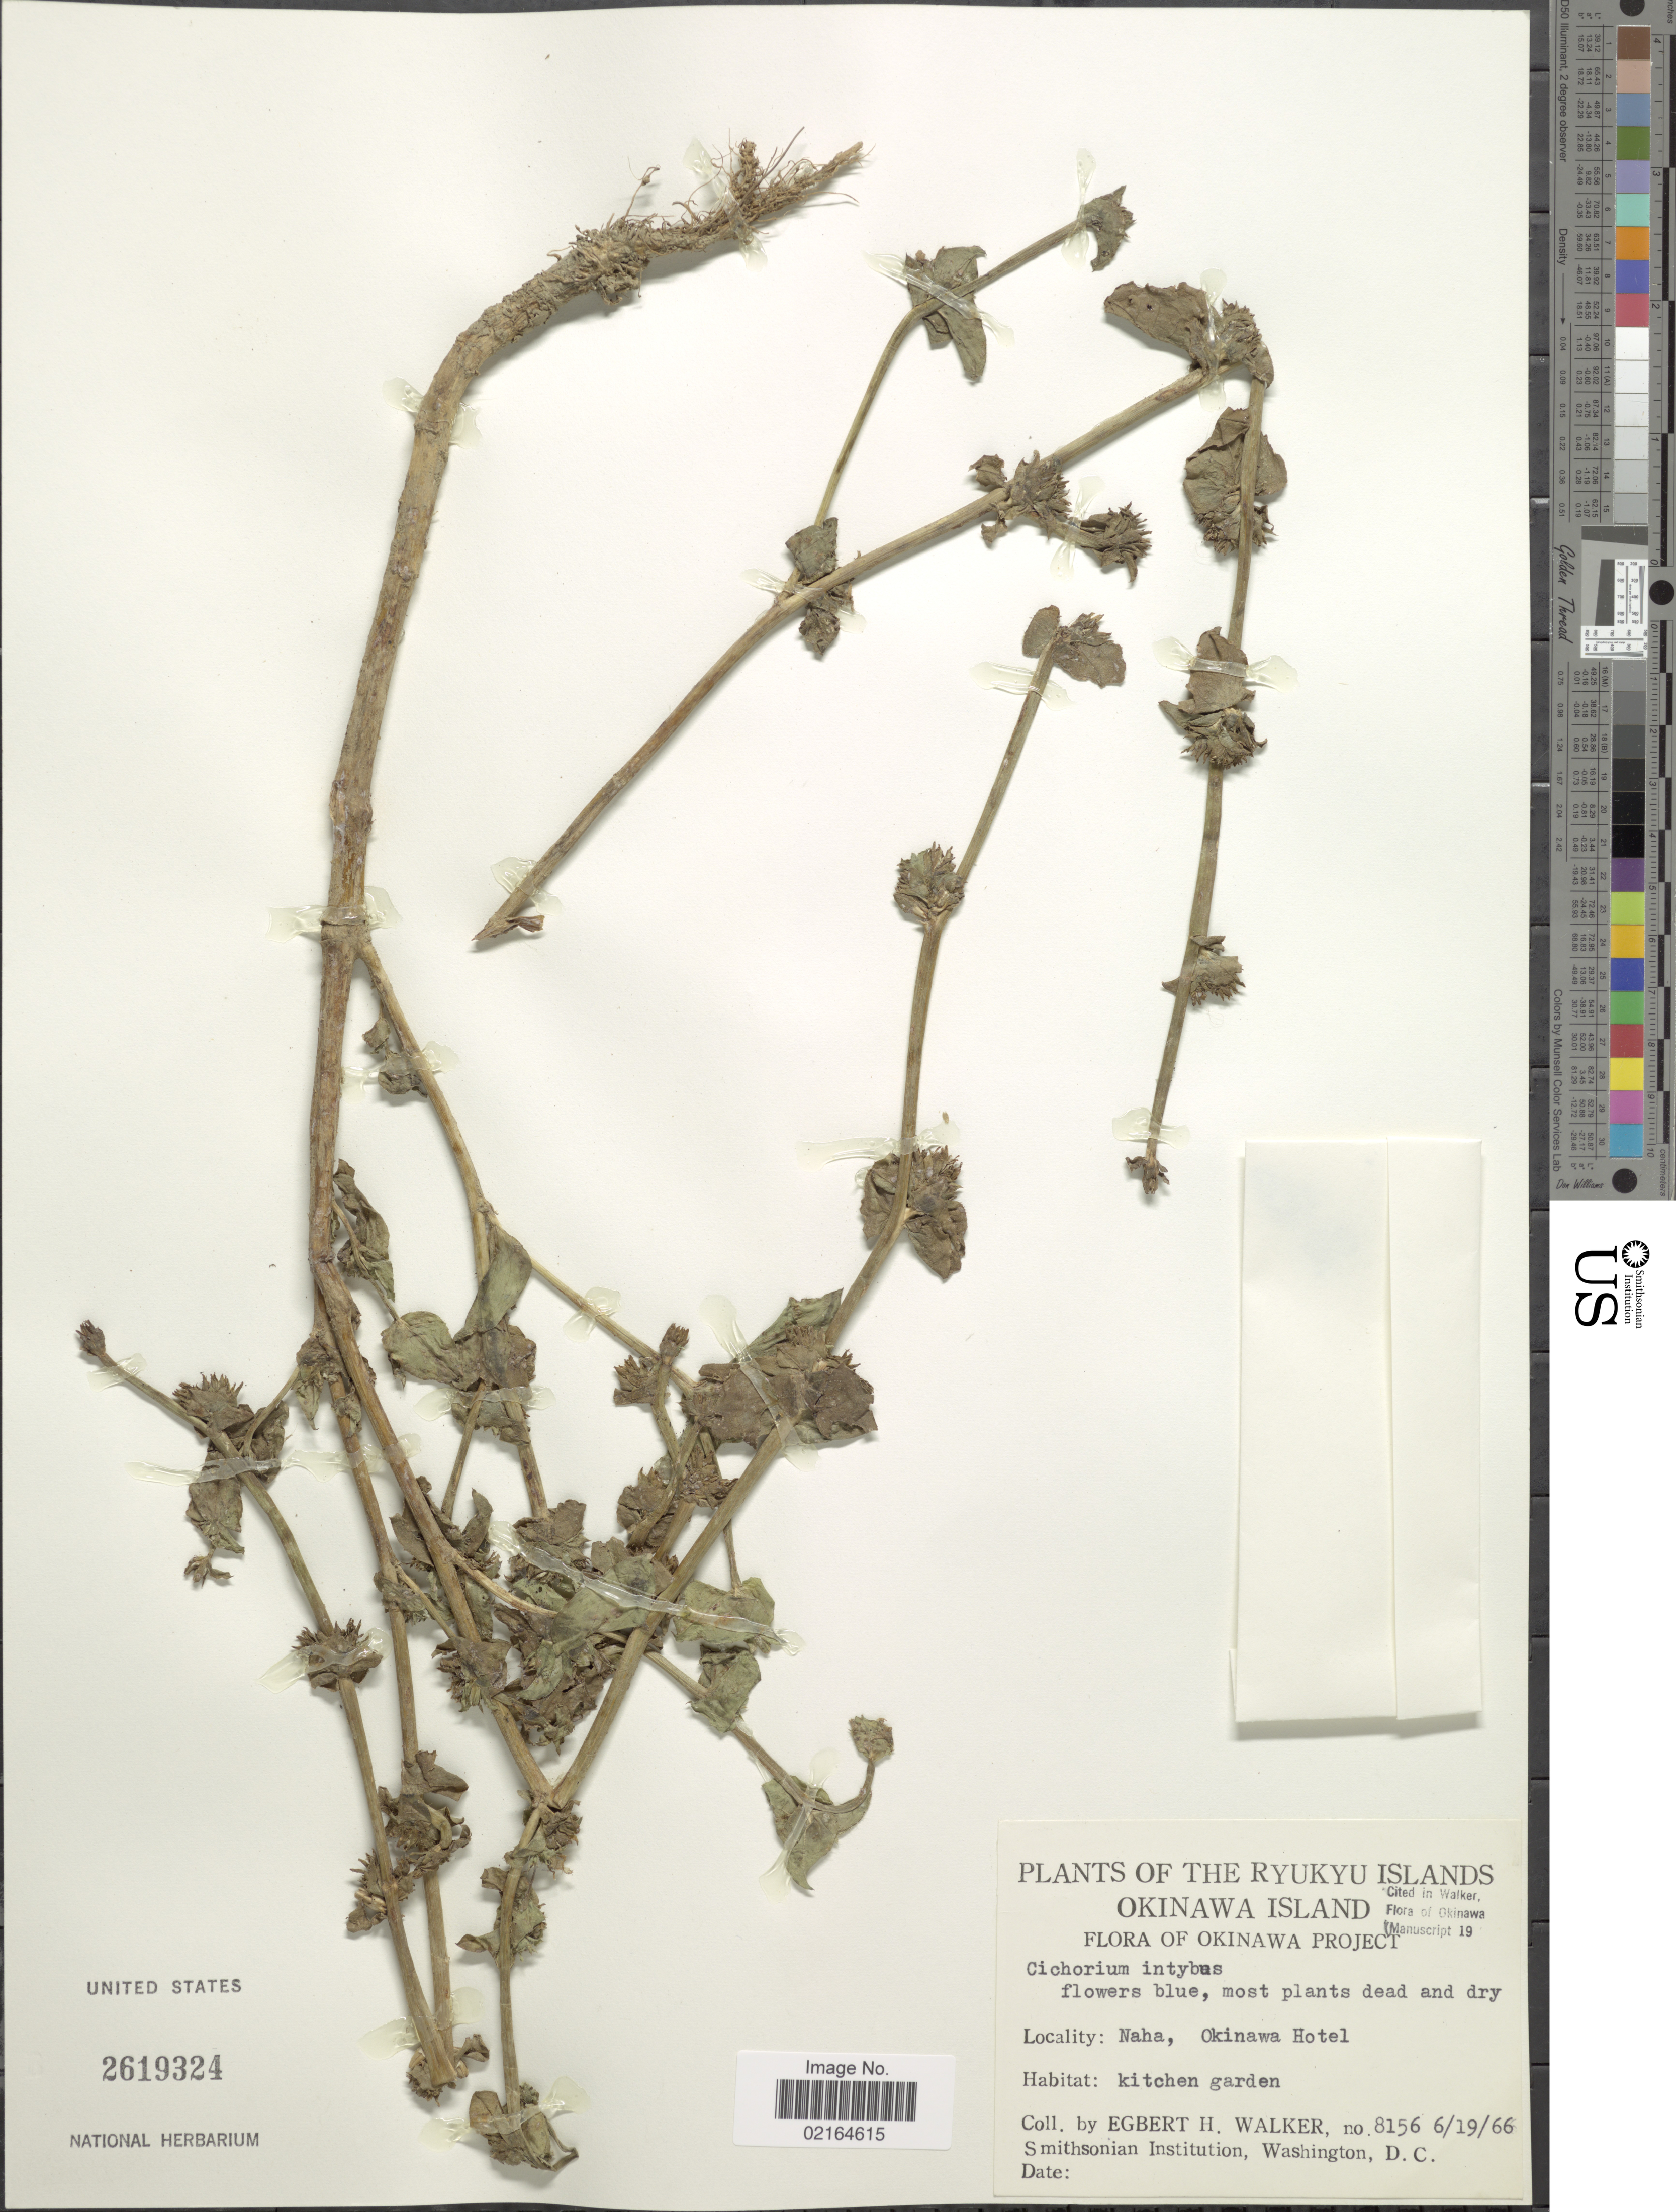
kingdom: Plantae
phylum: Tracheophyta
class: Magnoliopsida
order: Asterales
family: Asteraceae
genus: Cichorium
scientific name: Cichorium intybus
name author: L.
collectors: E. H. Walker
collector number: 8156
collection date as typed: Transcribed d/m/y: 19/6/66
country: Japan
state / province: Okinawa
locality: The Ryukyu Islands, Okinawa Island, Okinawa Project, Naha, Okinawa Hotel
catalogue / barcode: US 2619324